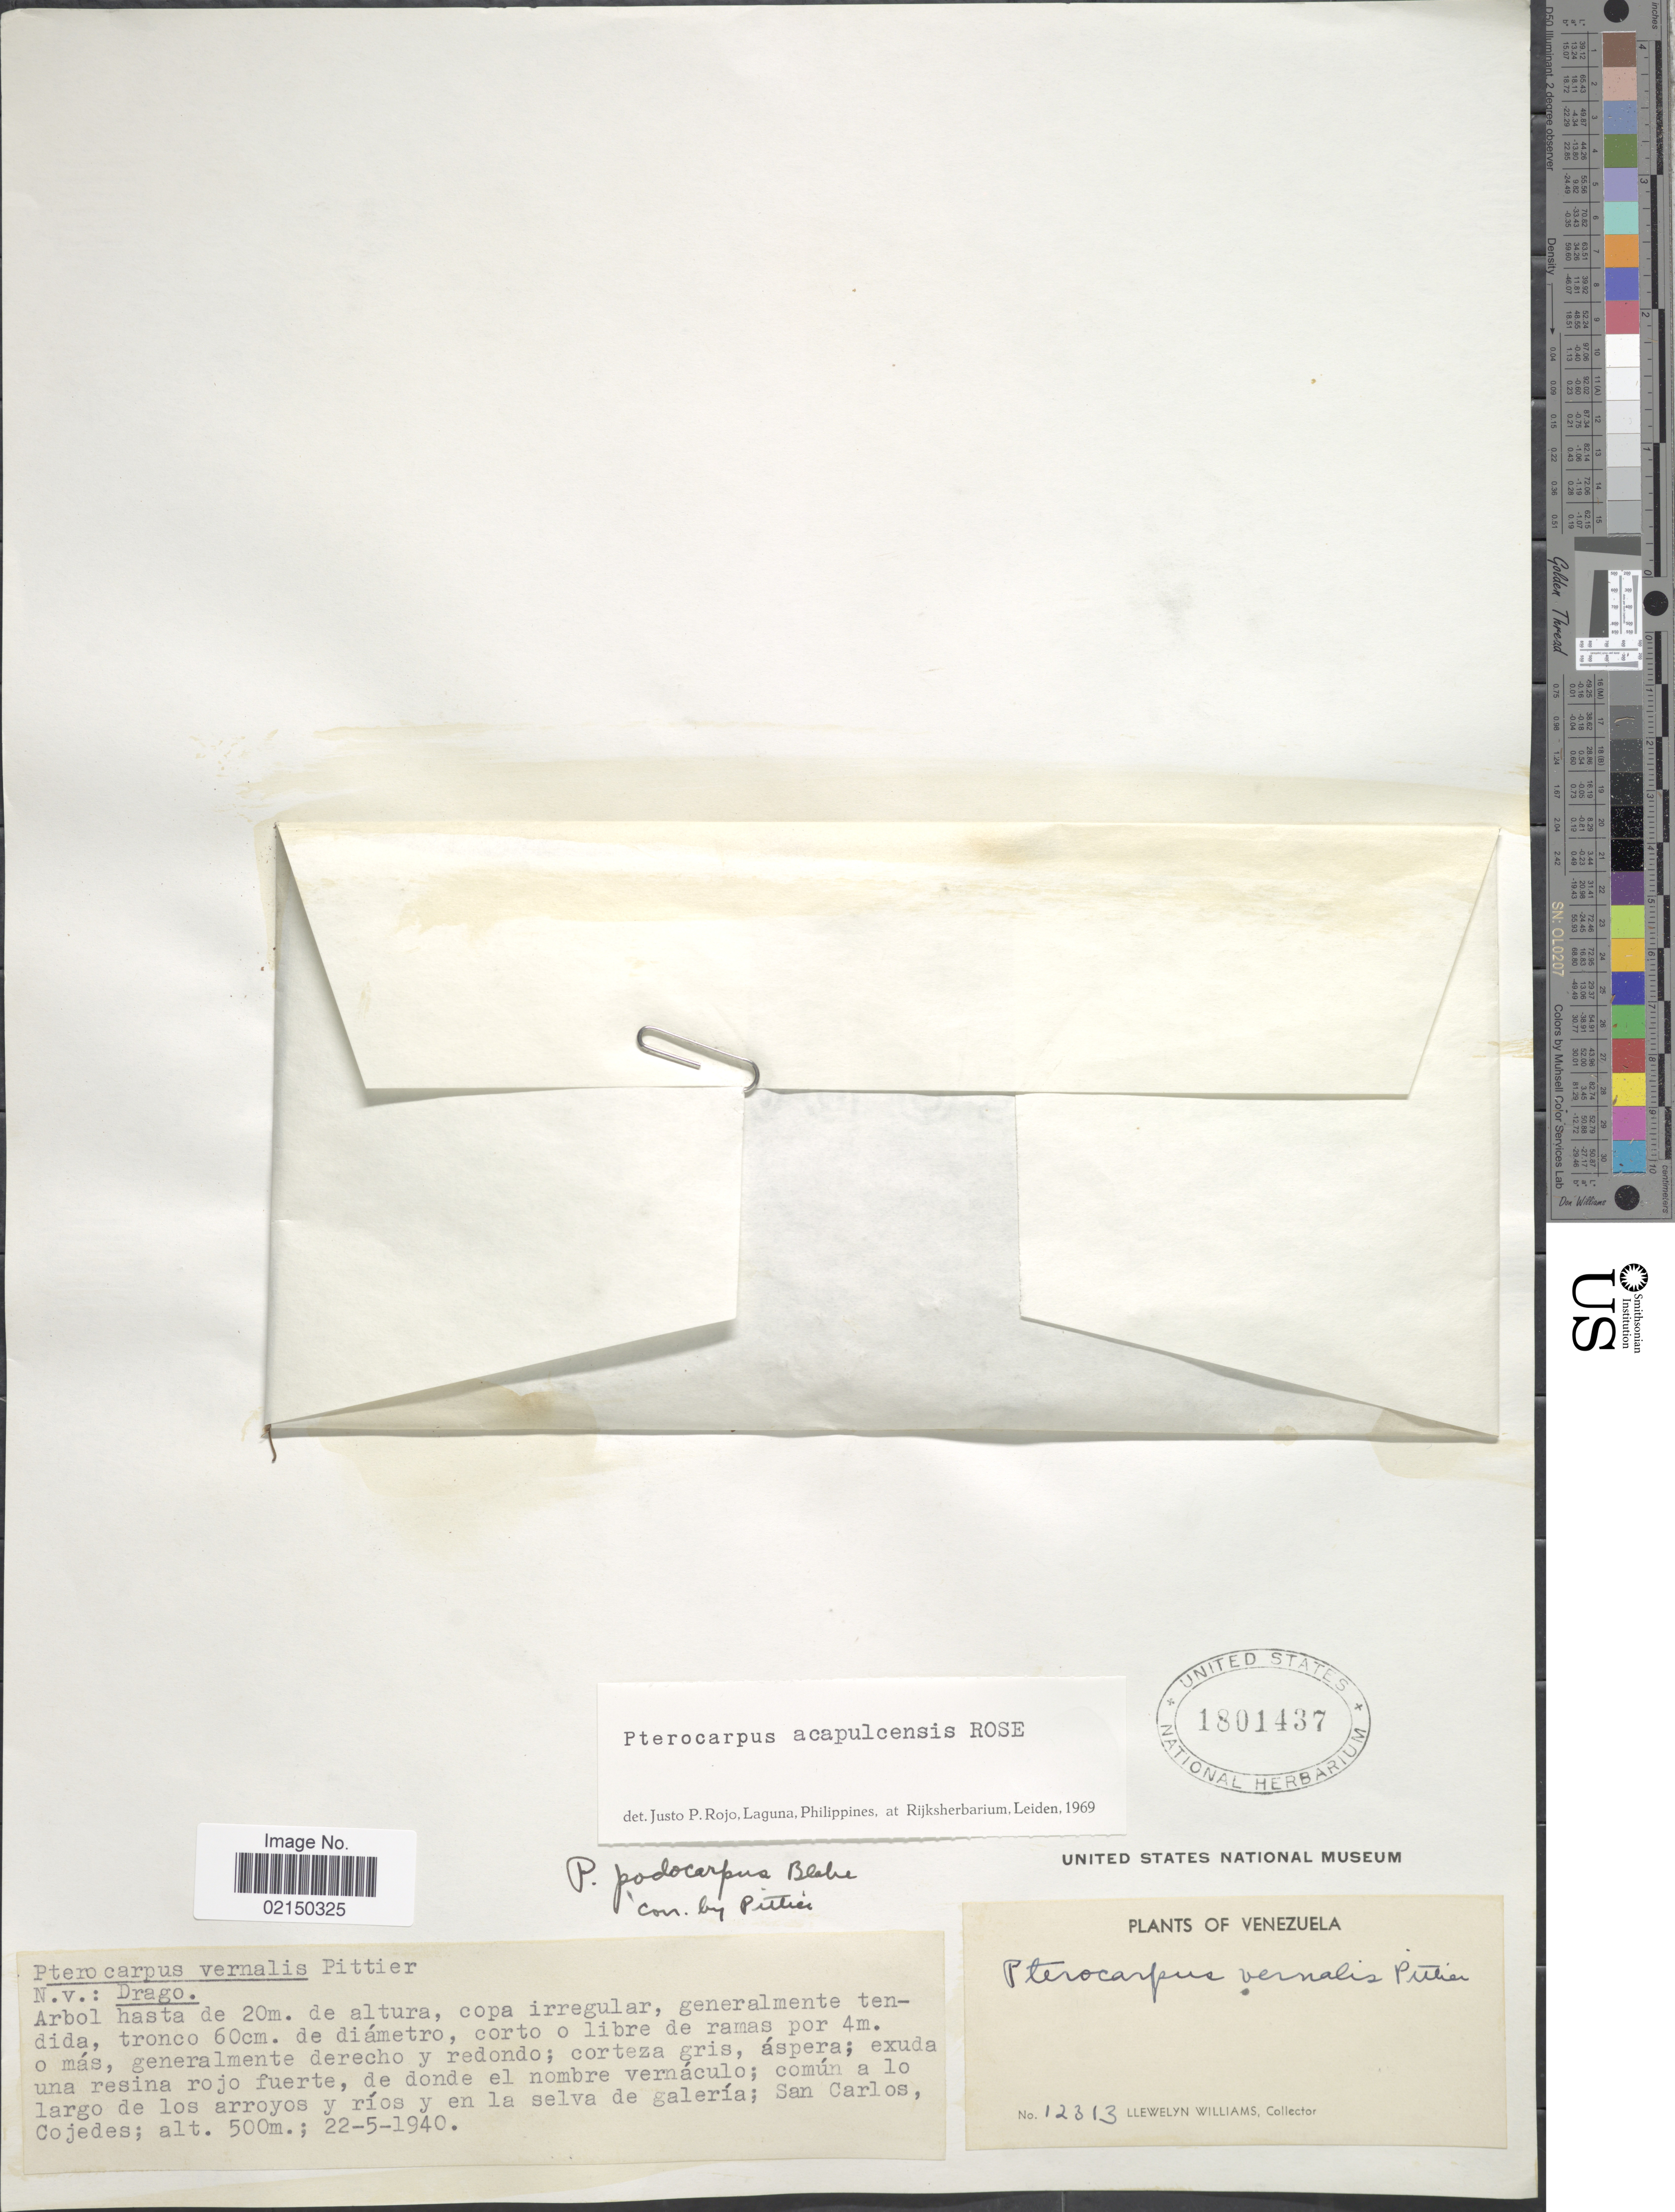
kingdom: Plantae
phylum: Tracheophyta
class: Magnoliopsida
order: Fabales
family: Fabaceae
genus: Pterocarpus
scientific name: Pterocarpus acapulcensis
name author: Rose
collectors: Ll. Williams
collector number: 12313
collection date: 1940-05-22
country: Venezuela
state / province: Cojedes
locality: Comun a lo largo de los arroyos y rios en la selva de galeria; San Carlos Cojedes.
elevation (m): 500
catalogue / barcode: US 1801437